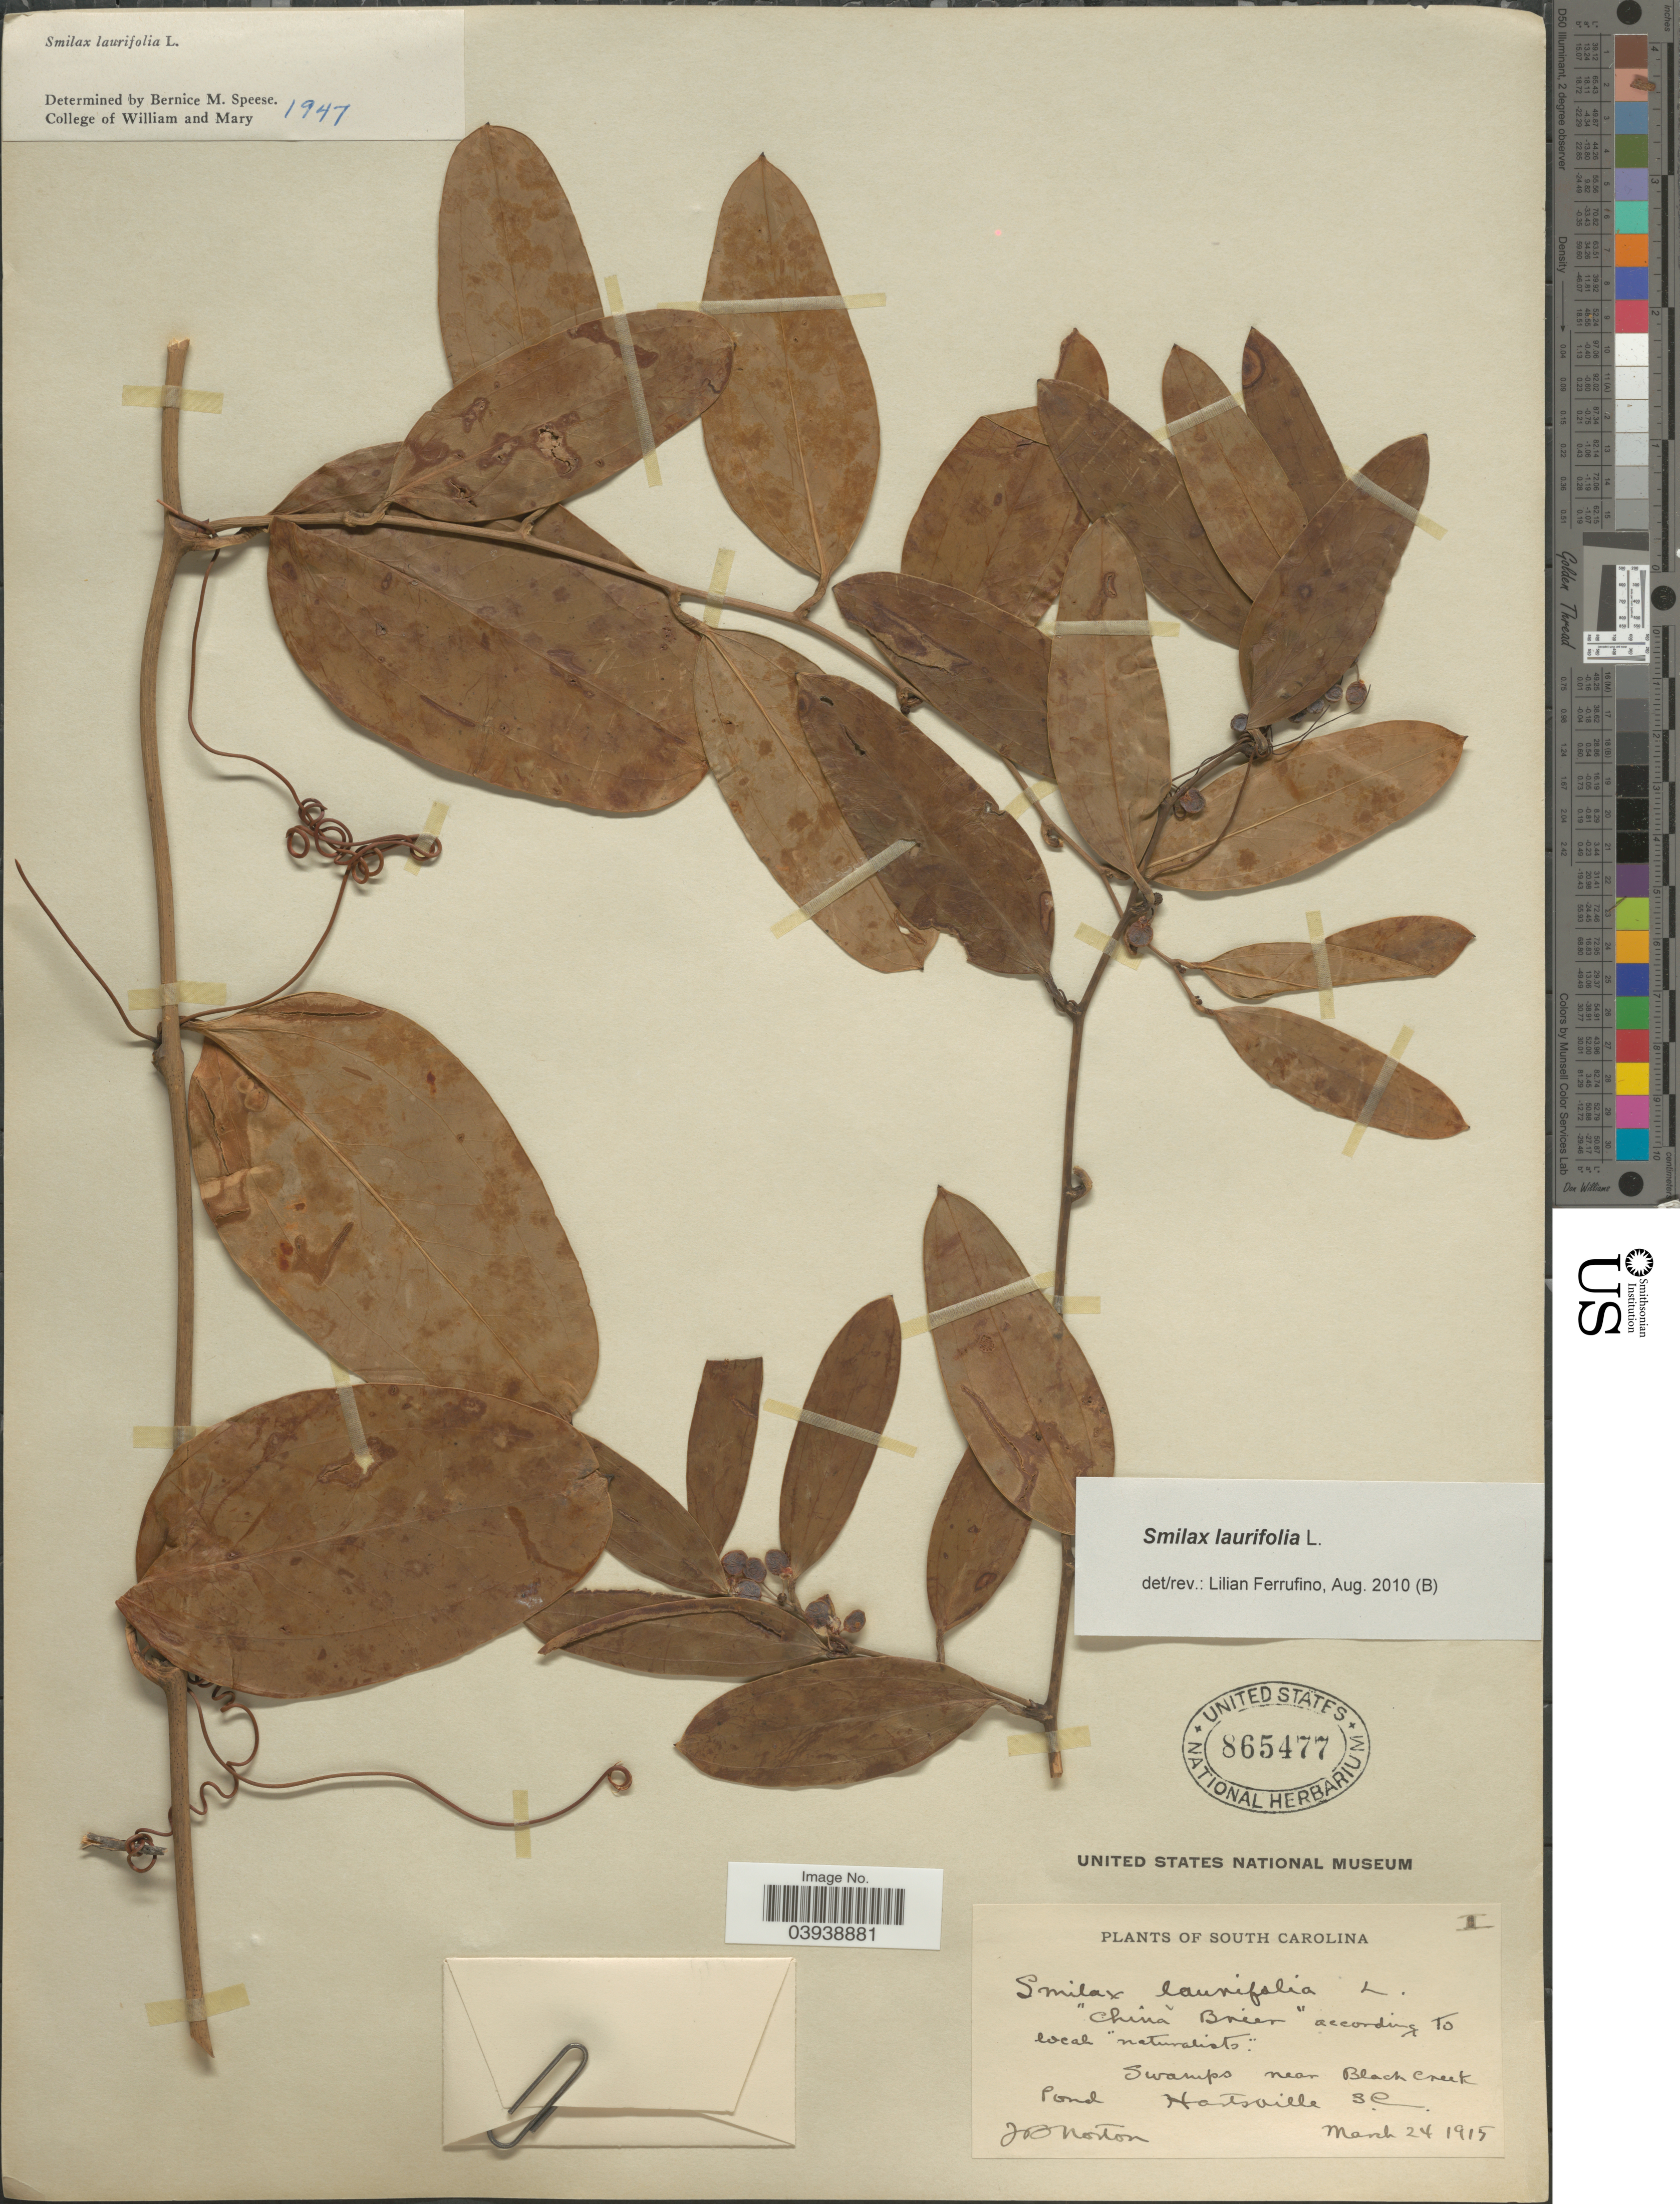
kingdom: Plantae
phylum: Tracheophyta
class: Liliopsida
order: Liliales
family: Smilacaceae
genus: Smilax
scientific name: Smilax laurifolia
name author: L.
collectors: J. B. Norton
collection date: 1915-03-24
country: United States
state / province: South Carolina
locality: Swamps near Black Creek Pond. Hartsville.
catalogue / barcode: US 865477